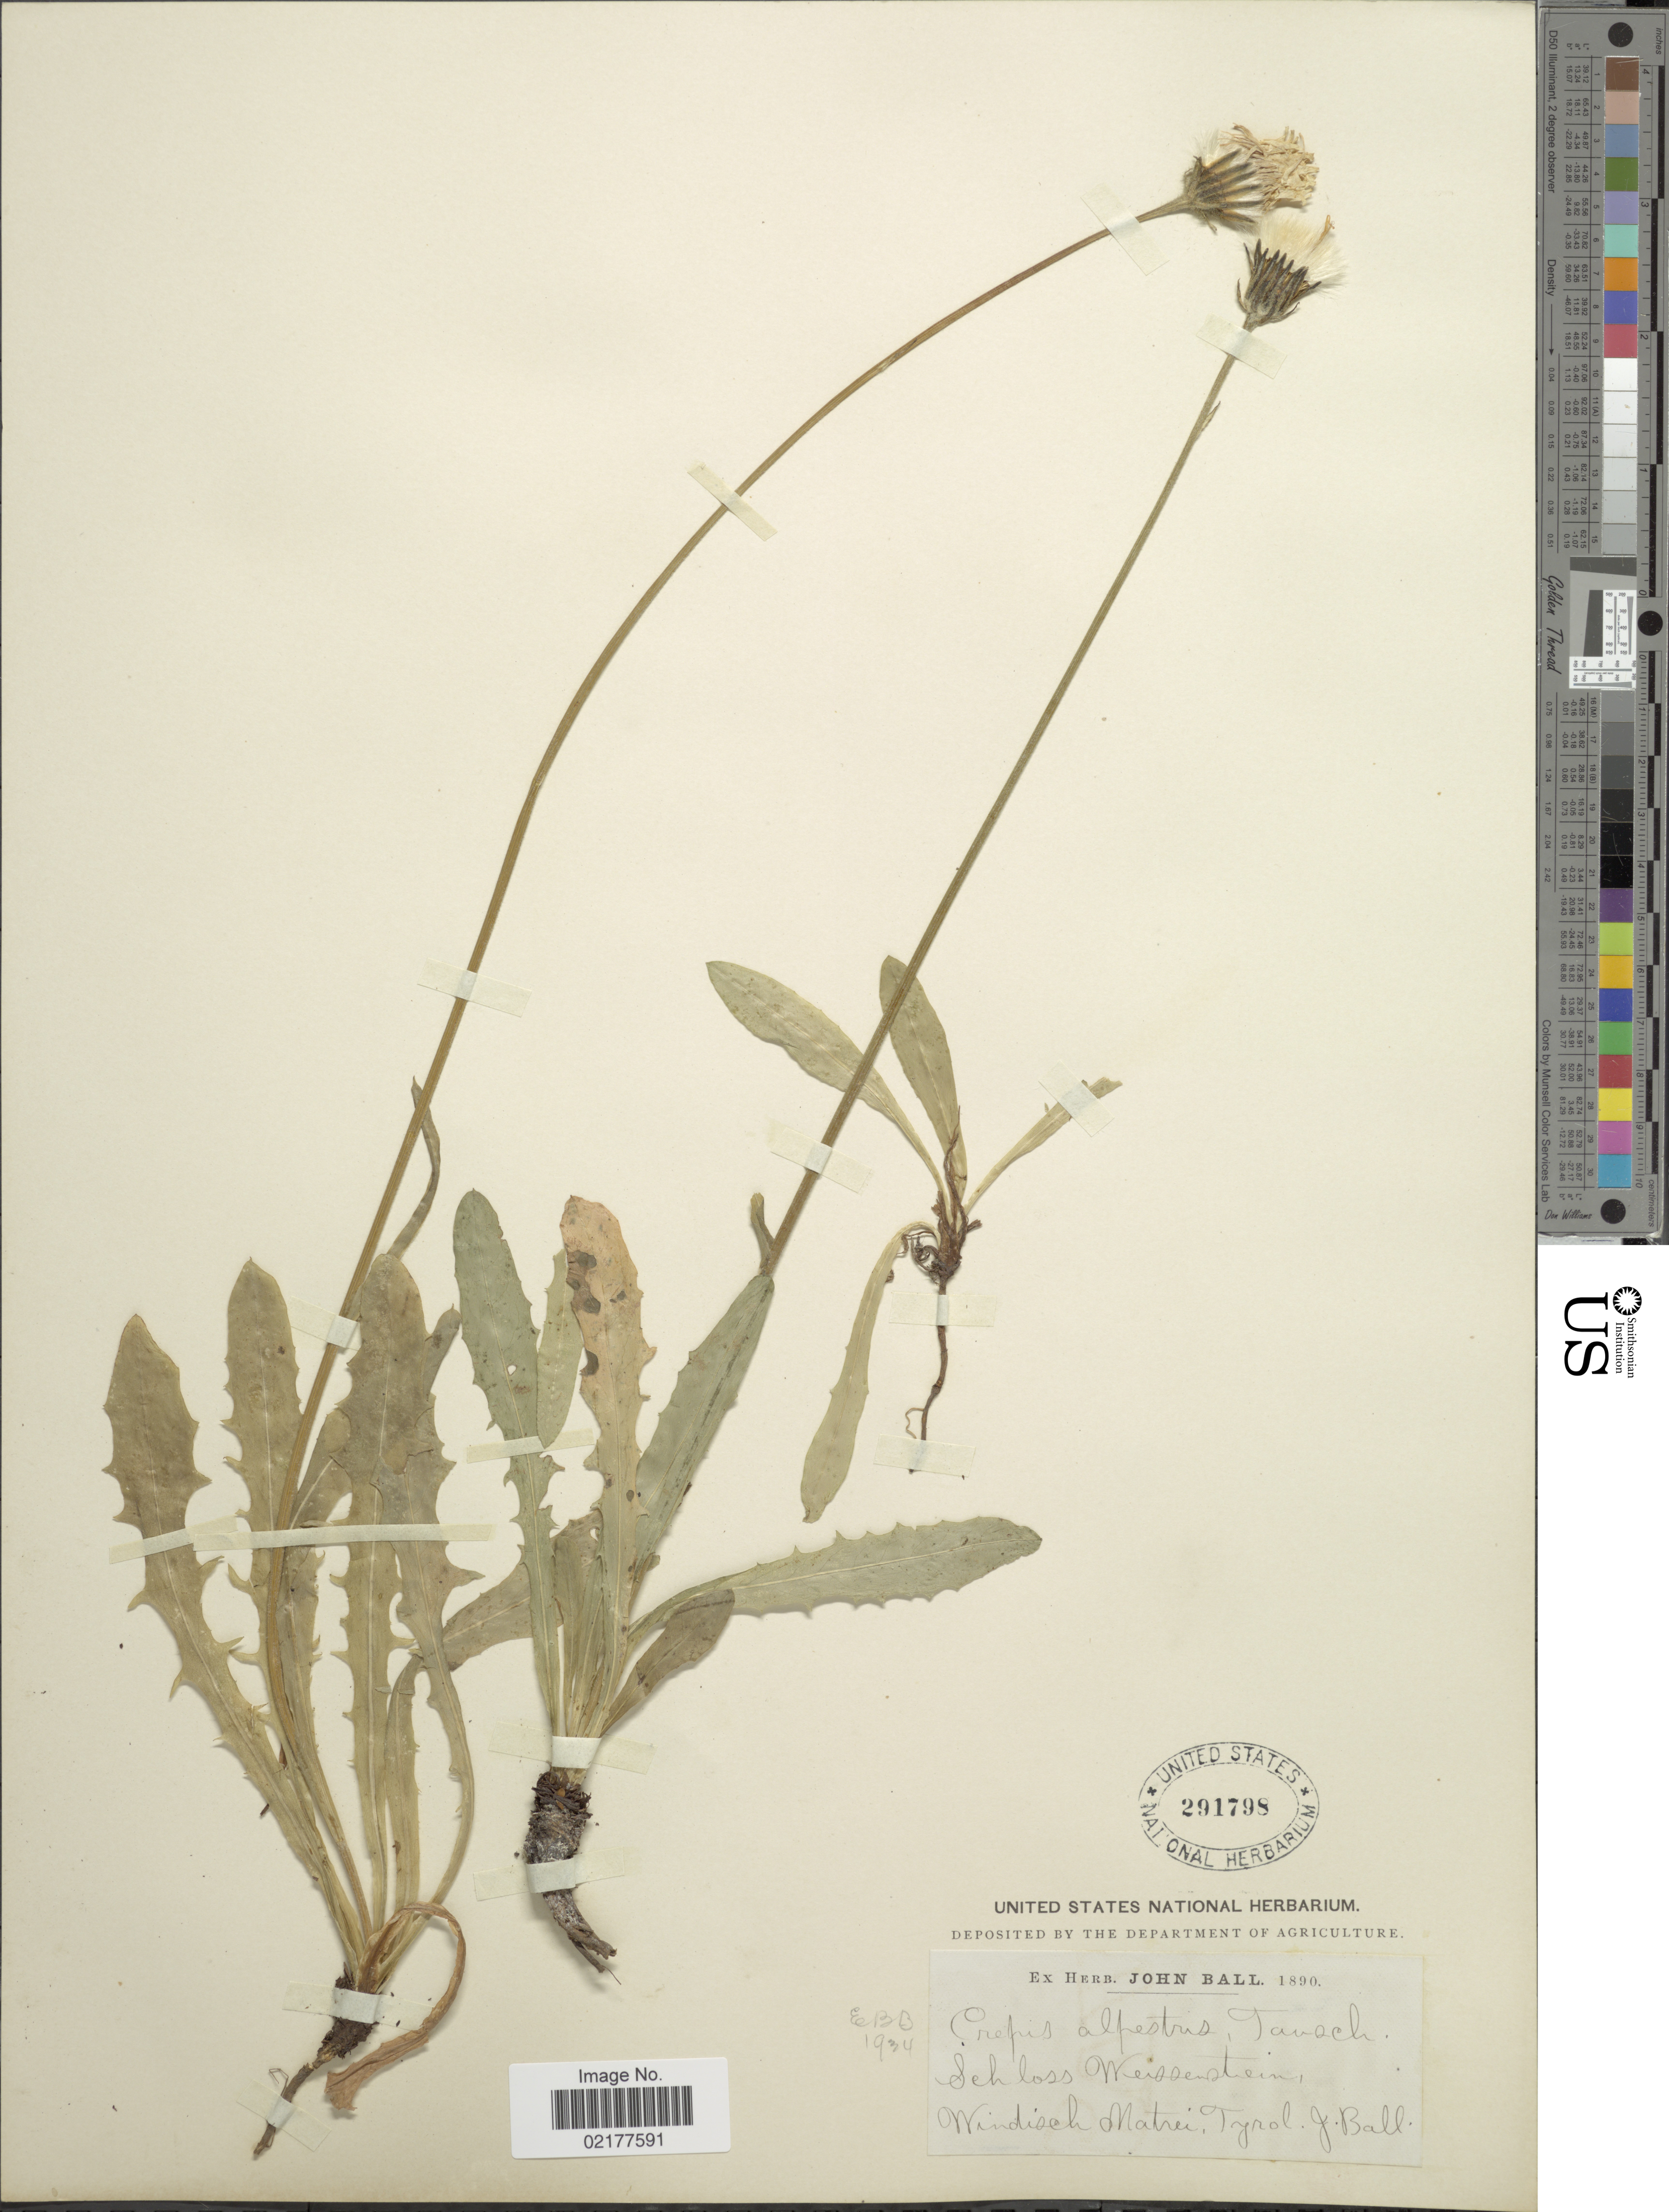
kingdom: Plantae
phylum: Tracheophyta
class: Magnoliopsida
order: Asterales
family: Asteraceae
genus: Crepis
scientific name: Crepis alpestris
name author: (Jacq.) Tausch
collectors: J. Ball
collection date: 1890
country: Austria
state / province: Tirol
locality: Schloss Weisstenstein, Windisch Matrei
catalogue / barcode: US 291798